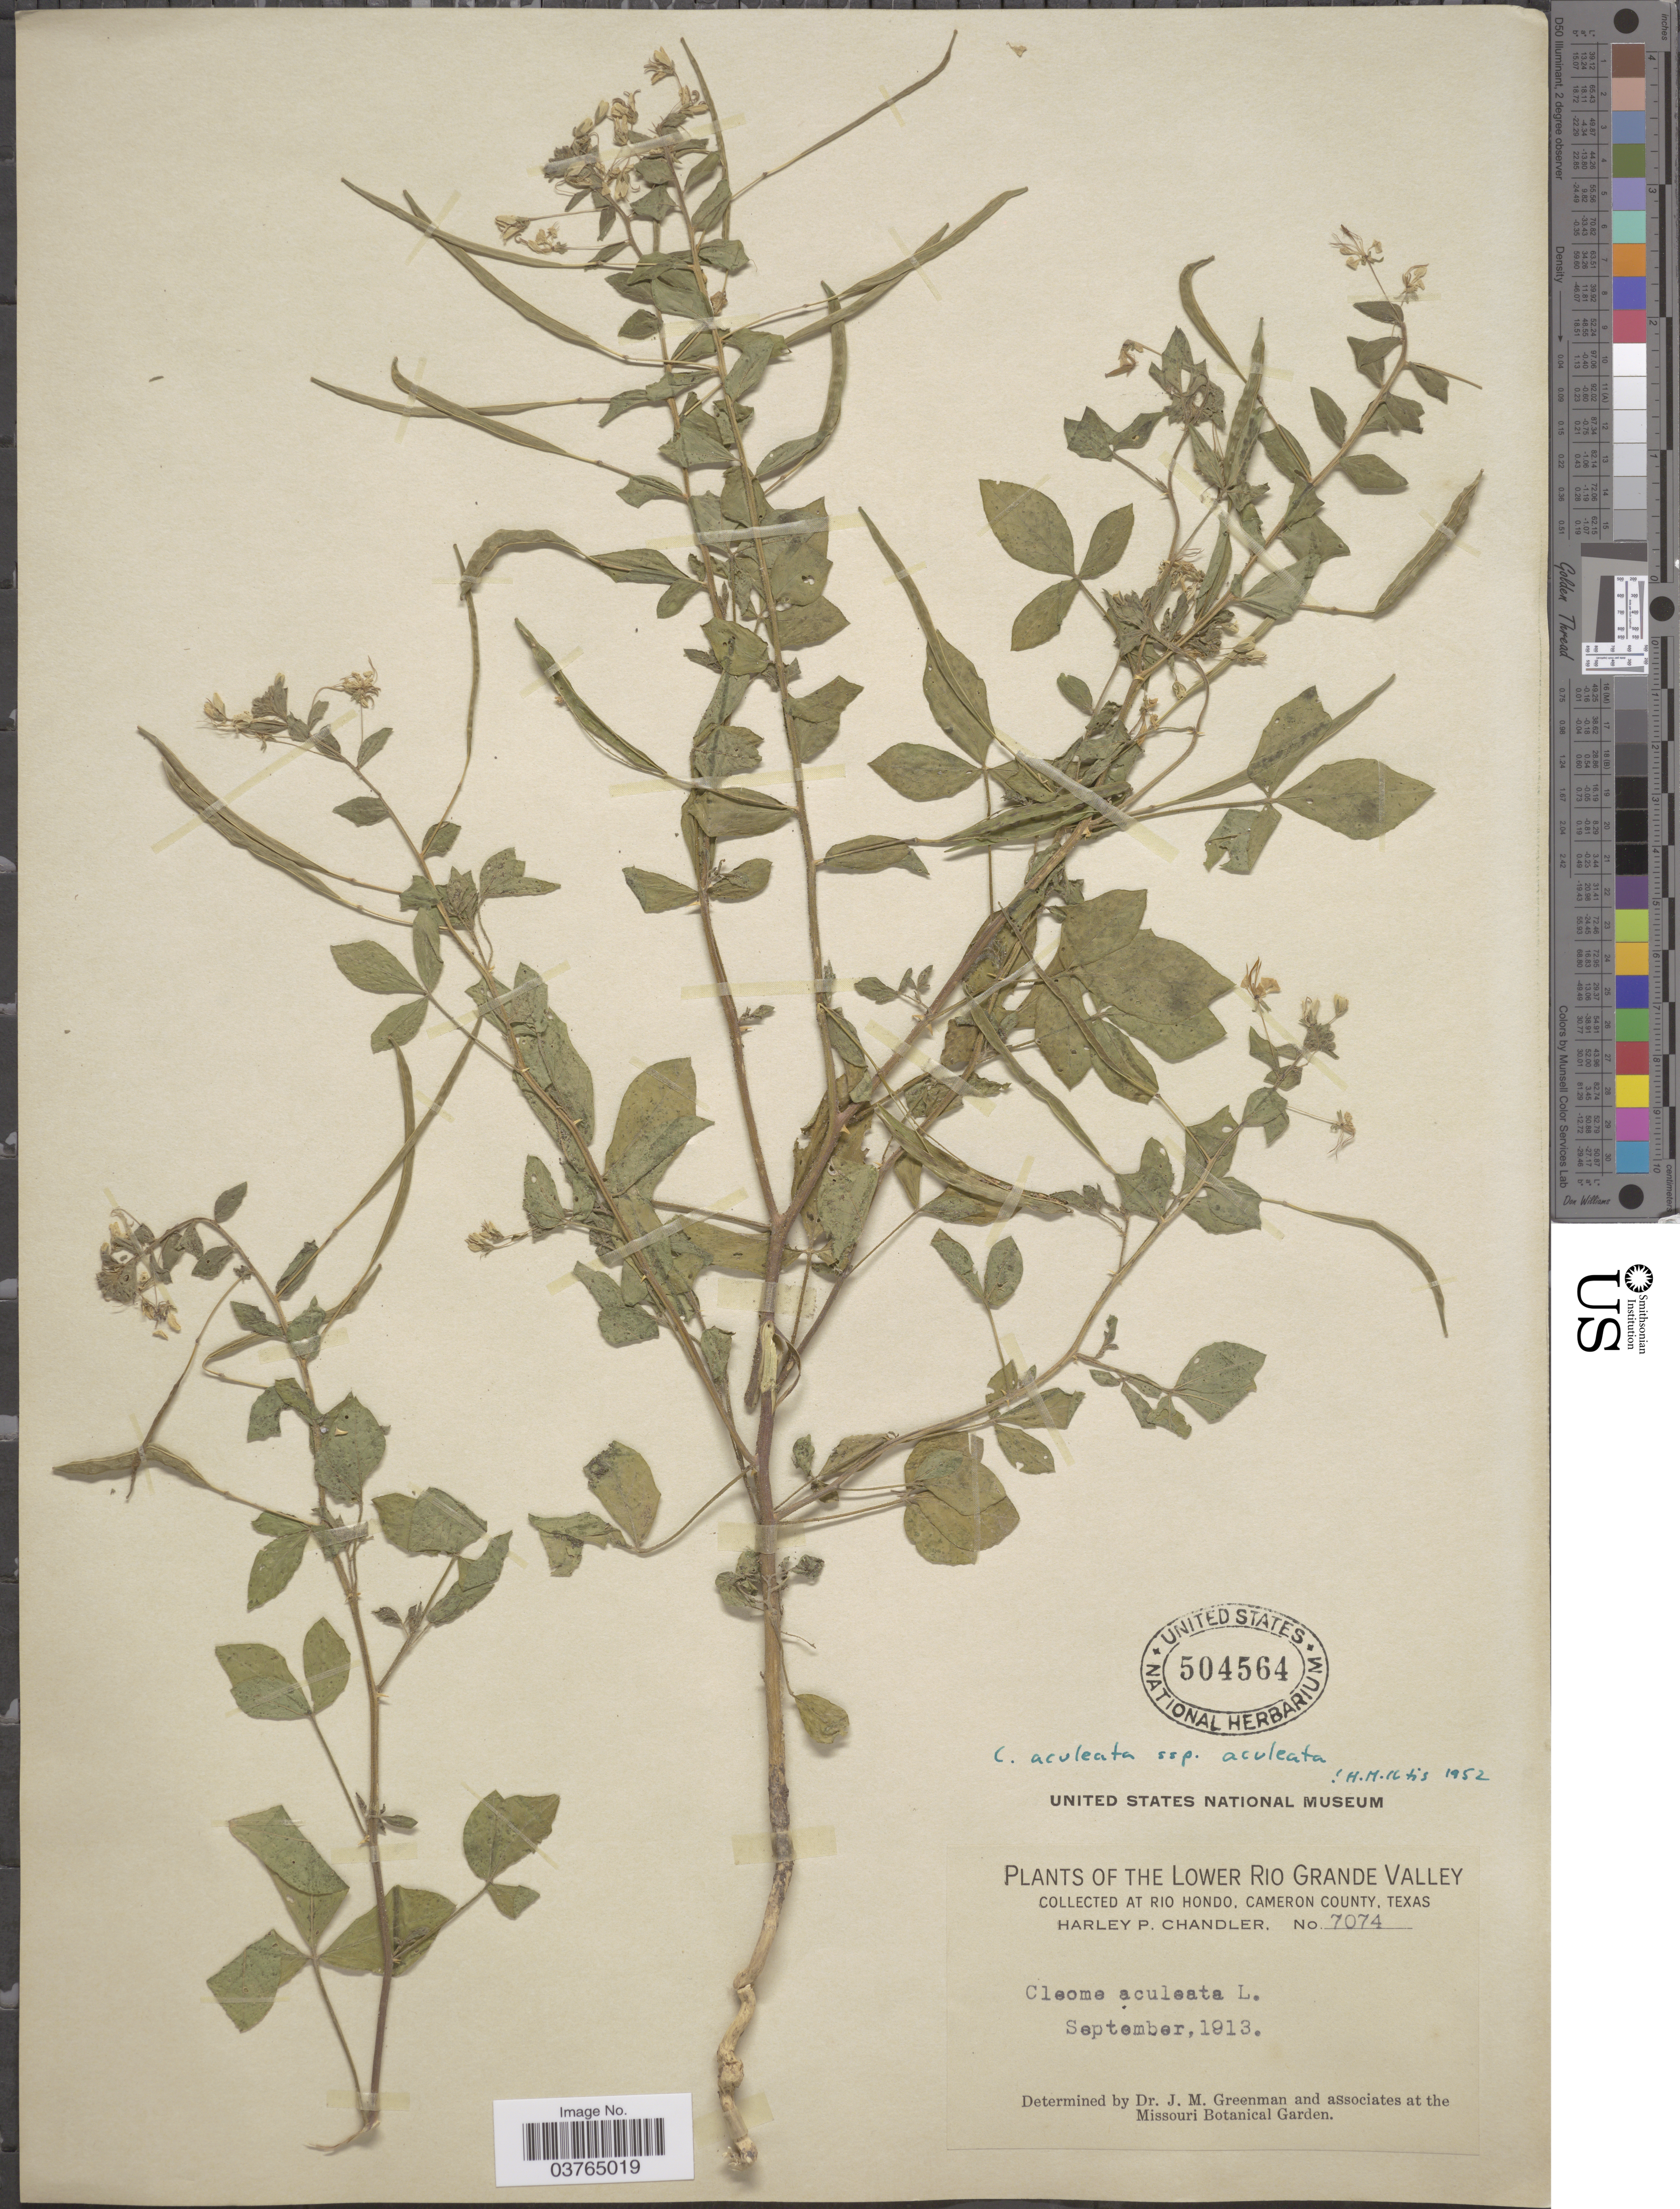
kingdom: Plantae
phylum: Tracheophyta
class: Magnoliopsida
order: Brassicales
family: Cleomaceae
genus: Tarenaya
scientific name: Tarenaya aculeata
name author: (L.) Soares Neto & Roalson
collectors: H. Chandler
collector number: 7074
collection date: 1913-09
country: United States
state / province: Texas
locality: The Lower Rio Grande Valley. At Rio Hondo, Cameron County.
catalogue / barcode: US 504564